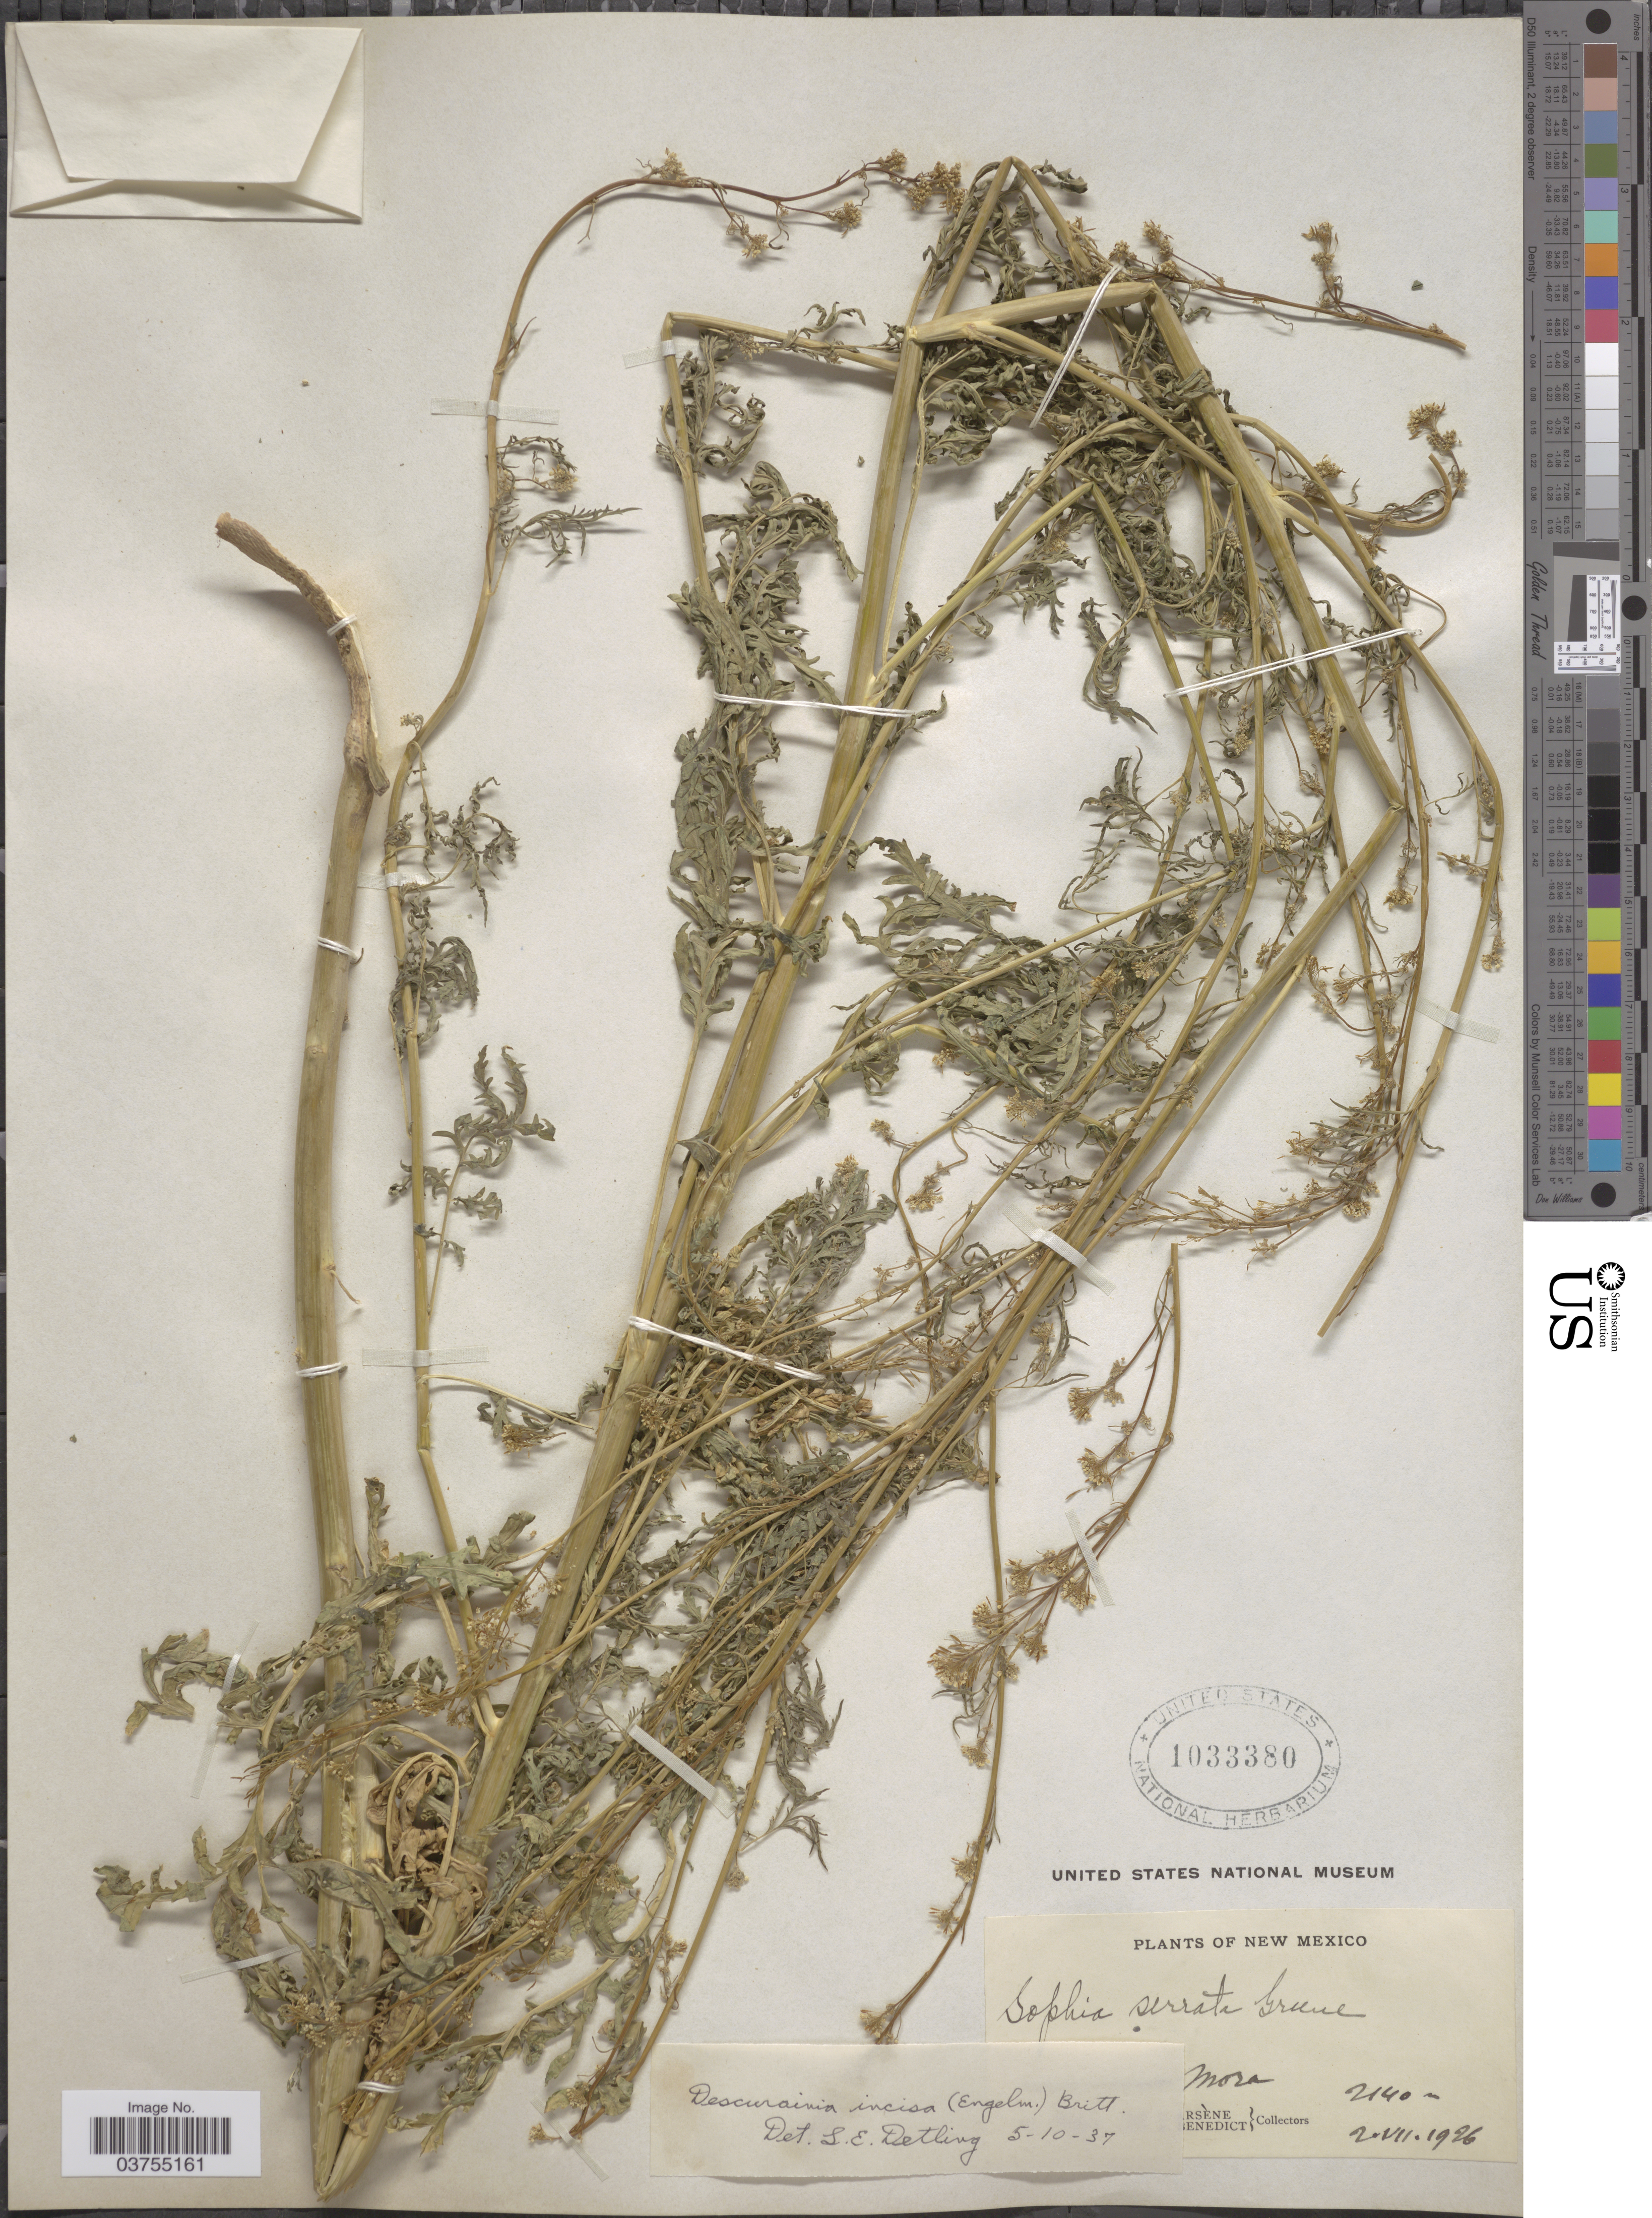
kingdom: Plantae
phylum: Tracheophyta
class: Magnoliopsida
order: Brassicales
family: Brassicaceae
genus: Descurainia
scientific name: Descurainia richardsonii subsp. incisa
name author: (Engelm. ex A. Gray) Detling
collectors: Bro. G. Arsène & Bro. Benedict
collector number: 15967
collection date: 1926-07-02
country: United States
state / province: New Mexico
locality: Vicinity of Mora.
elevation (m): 2140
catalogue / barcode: US 1033380